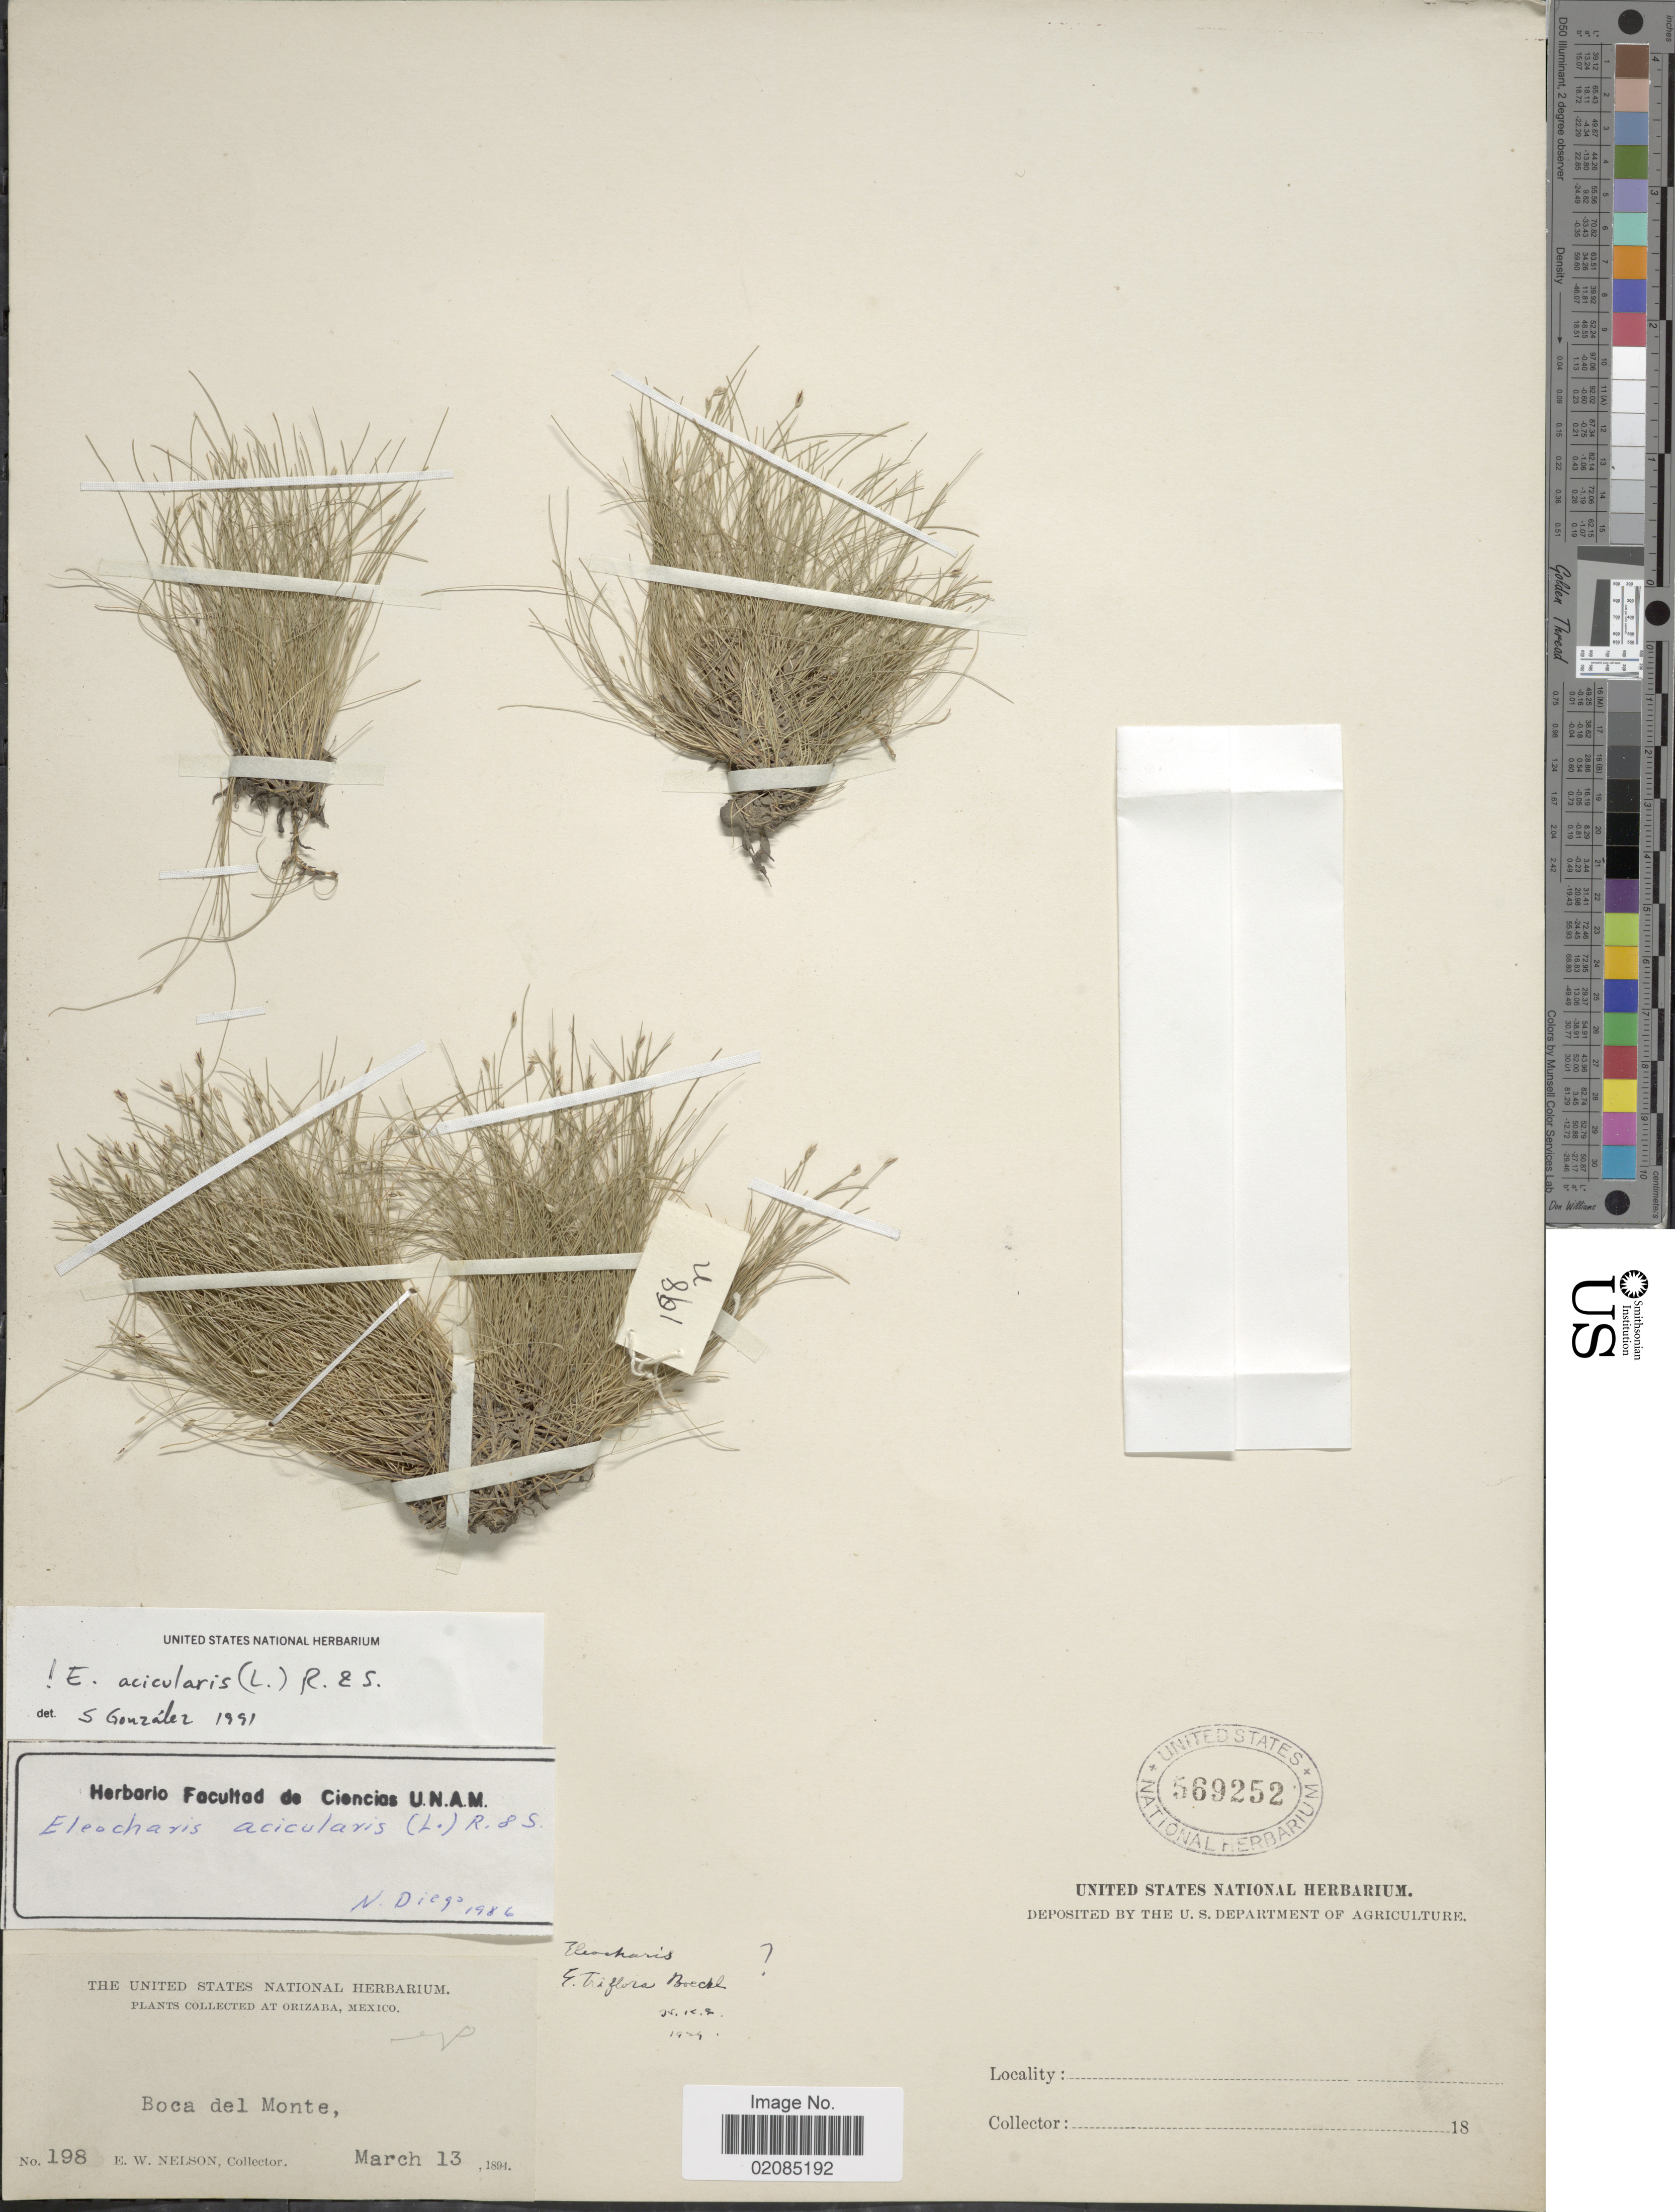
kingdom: Plantae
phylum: Tracheophyta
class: Liliopsida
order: Poales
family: Cyperaceae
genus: Eleocharis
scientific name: Eleocharis acicularis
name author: (L.) Roem. & Schult.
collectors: E. W. Nelson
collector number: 198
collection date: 1894-03-13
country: Mexico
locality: Orizaba, Boca del Monte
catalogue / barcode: US 569252